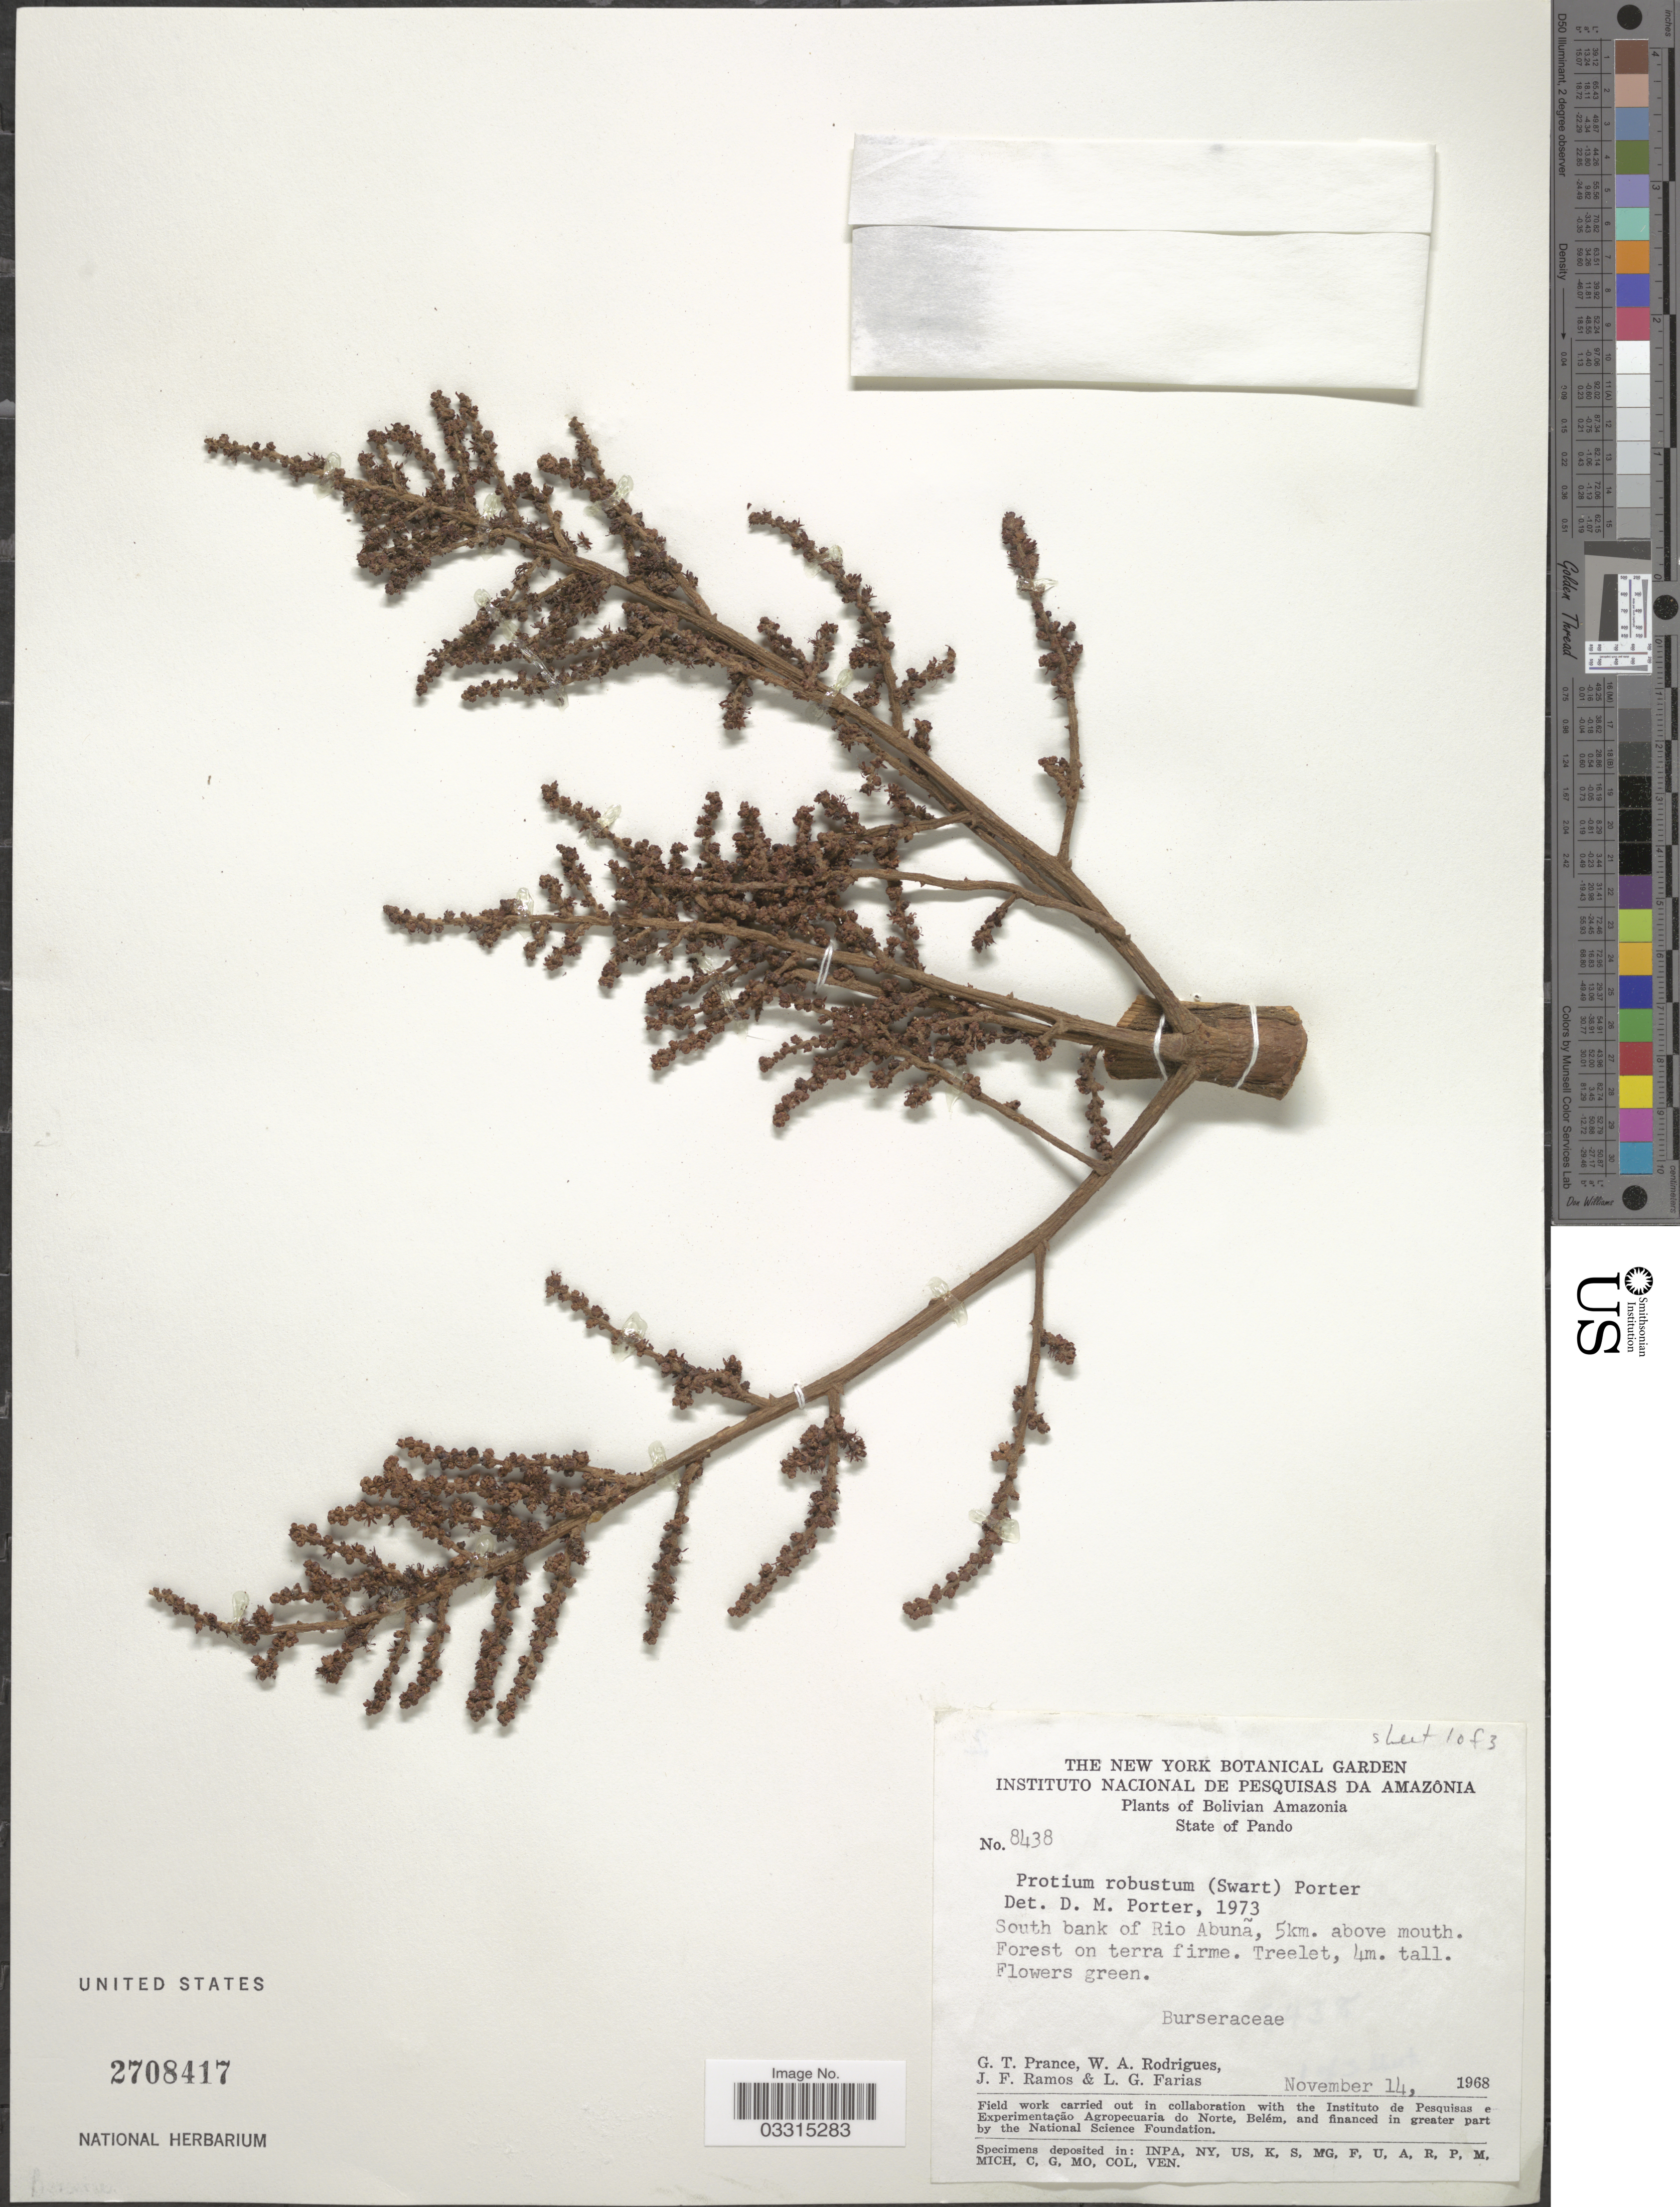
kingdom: Plantae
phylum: Tracheophyta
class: Magnoliopsida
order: Sapindales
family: Burseraceae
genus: Protium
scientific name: Protium robustum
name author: (Swart) D.M. Porter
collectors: G. T. Prance, W. A. Rodrigues, J. F. Ramos & L. G. Farias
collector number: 8438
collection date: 1968-11-14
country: Bolivia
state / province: Pando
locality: Bolivian Amazonia. South bank of Rio Abuña, 5km. above mouth.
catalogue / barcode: US 2708417